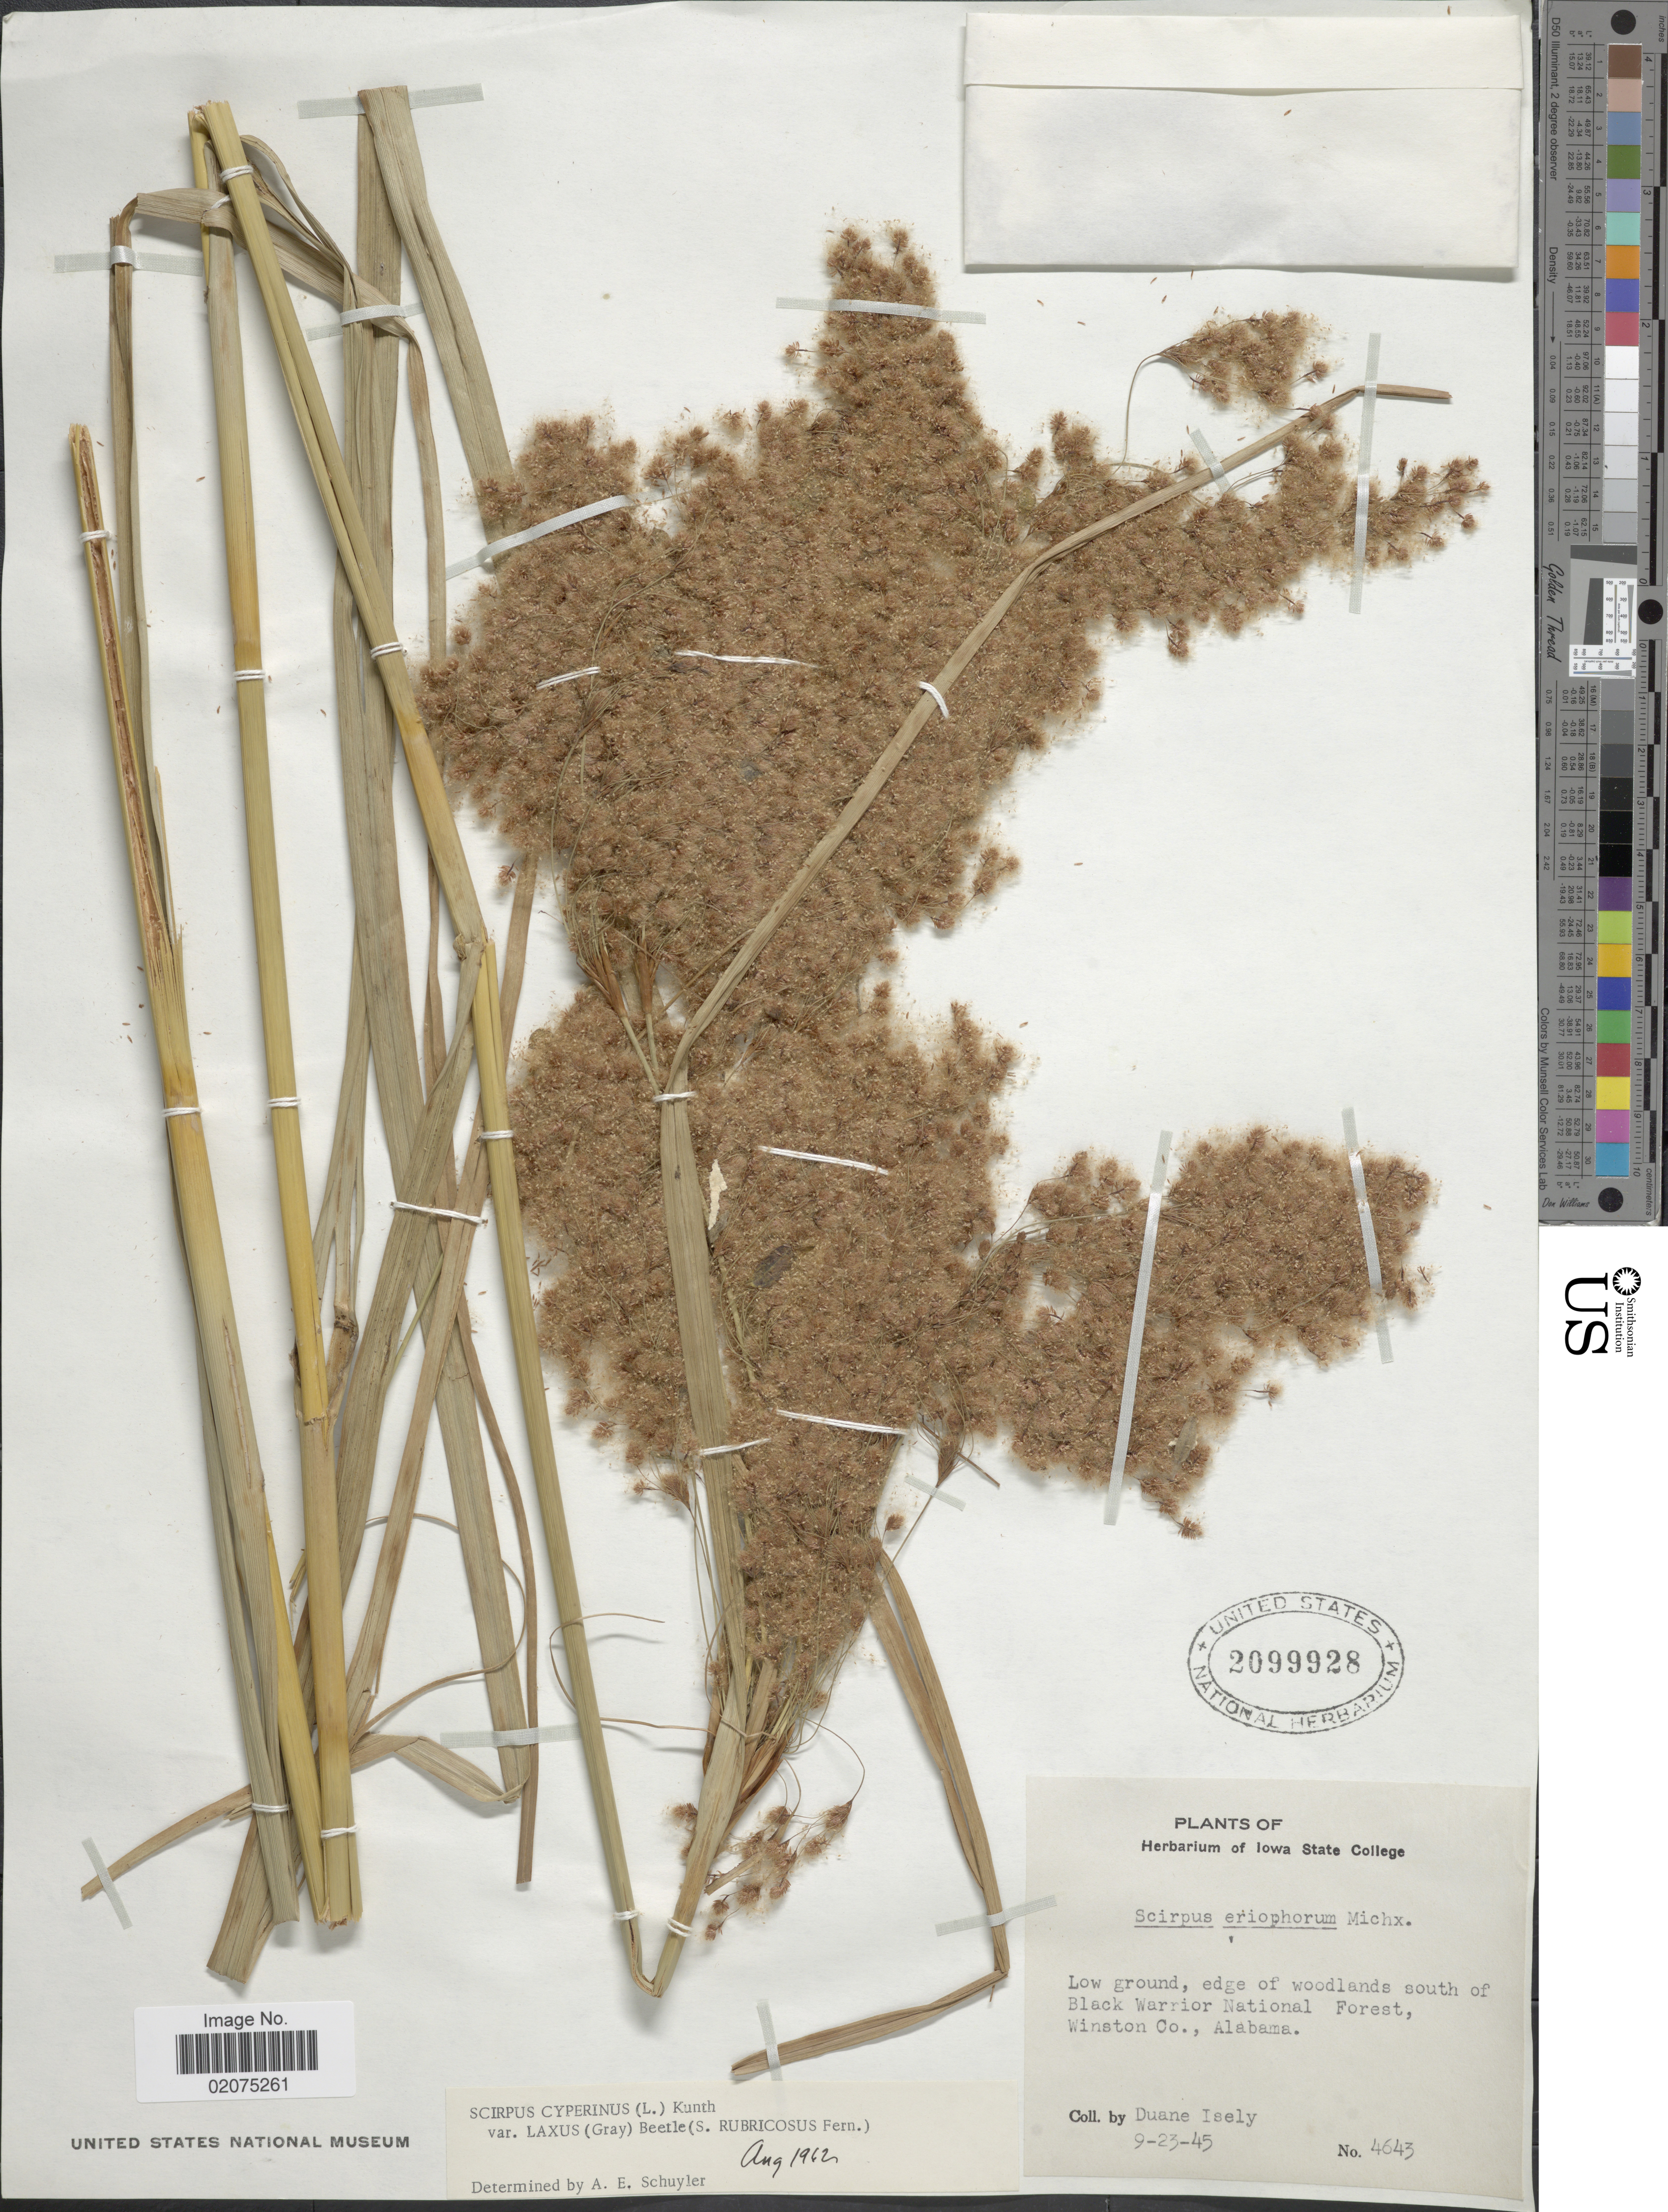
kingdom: Plantae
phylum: Tracheophyta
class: Liliopsida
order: Poales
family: Cyperaceae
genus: Scirpus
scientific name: Scirpus cyperinus var. laxus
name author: (A. Gray) Beetle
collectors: D. Isely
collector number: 4643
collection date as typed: Transcribed d/m/y: 23/9/45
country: United States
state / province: Alabama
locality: South of Bolack Warrior National Forest, Winston Co.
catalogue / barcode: US 2099928